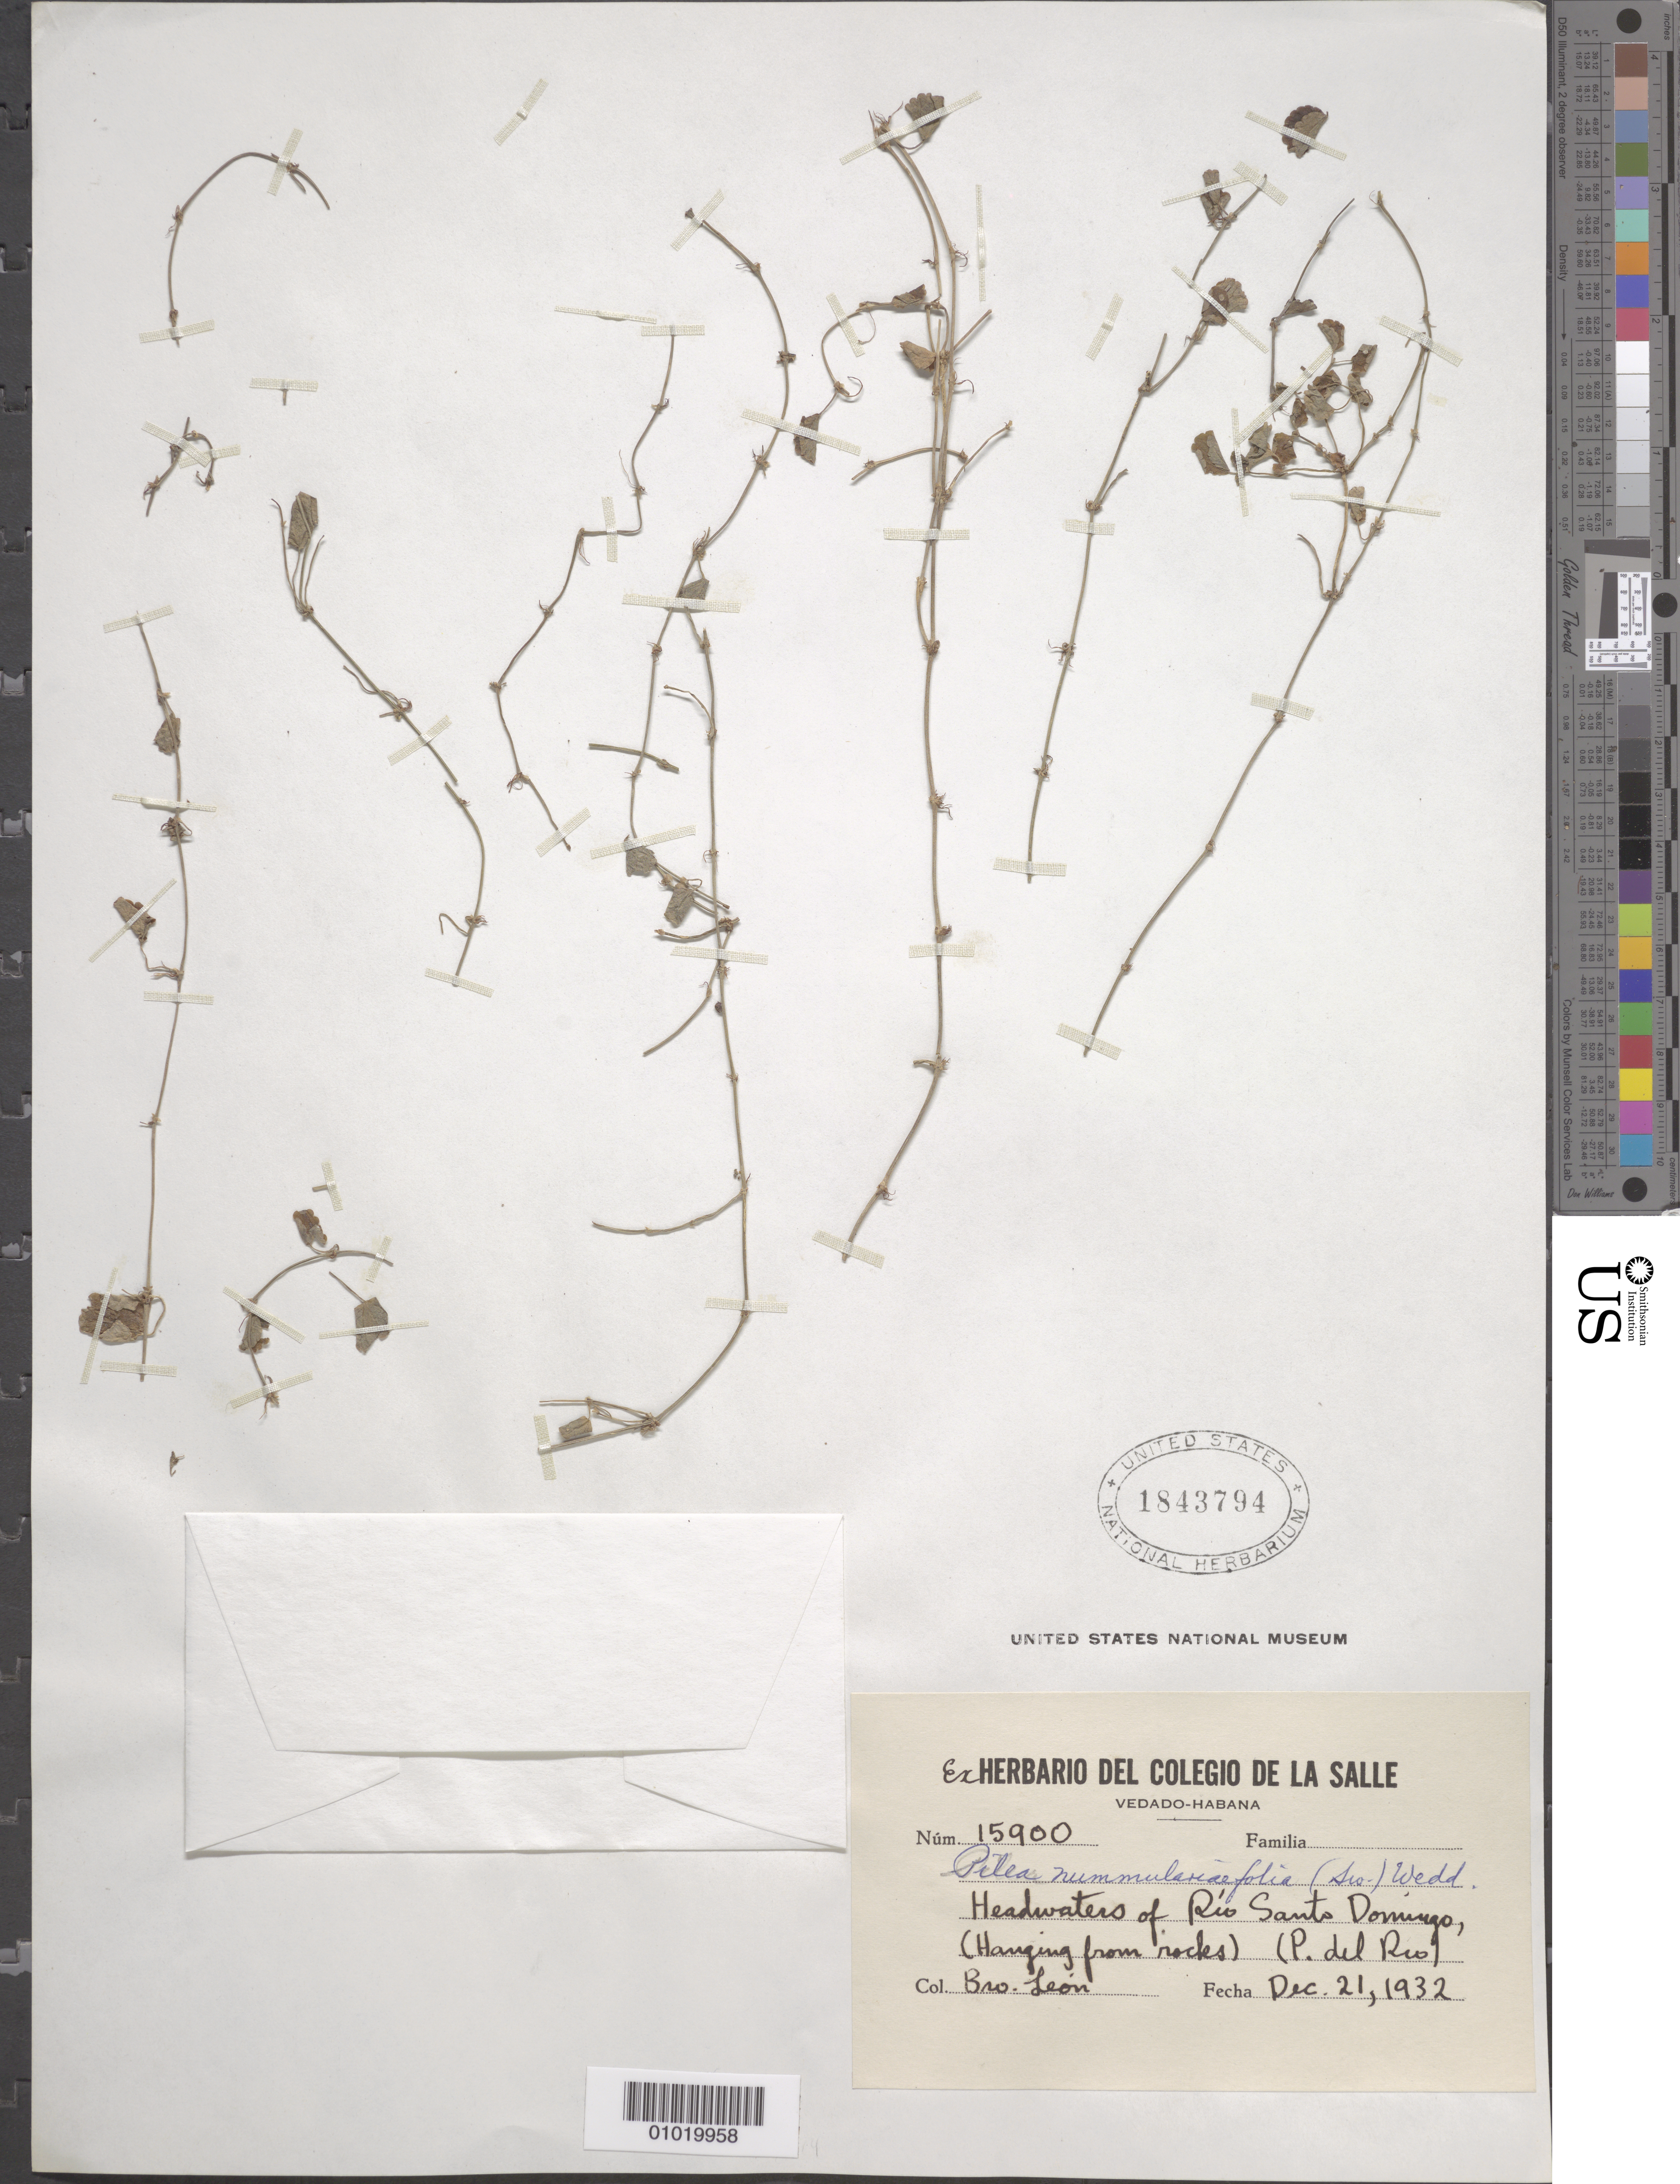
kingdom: Plantae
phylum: Tracheophyta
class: Magnoliopsida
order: Rosales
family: Urticaceae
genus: Pilea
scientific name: Pilea nummularifolia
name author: (Sw.) Wedd.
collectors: Bro. León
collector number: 15900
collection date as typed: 21 Dec 1932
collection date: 1932-12-21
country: Cuba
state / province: Pinar del Rio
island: Cuba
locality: Headwaters of Rio Santo Domingo, hanging from rocks, Pinar del Rio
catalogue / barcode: US 1843794